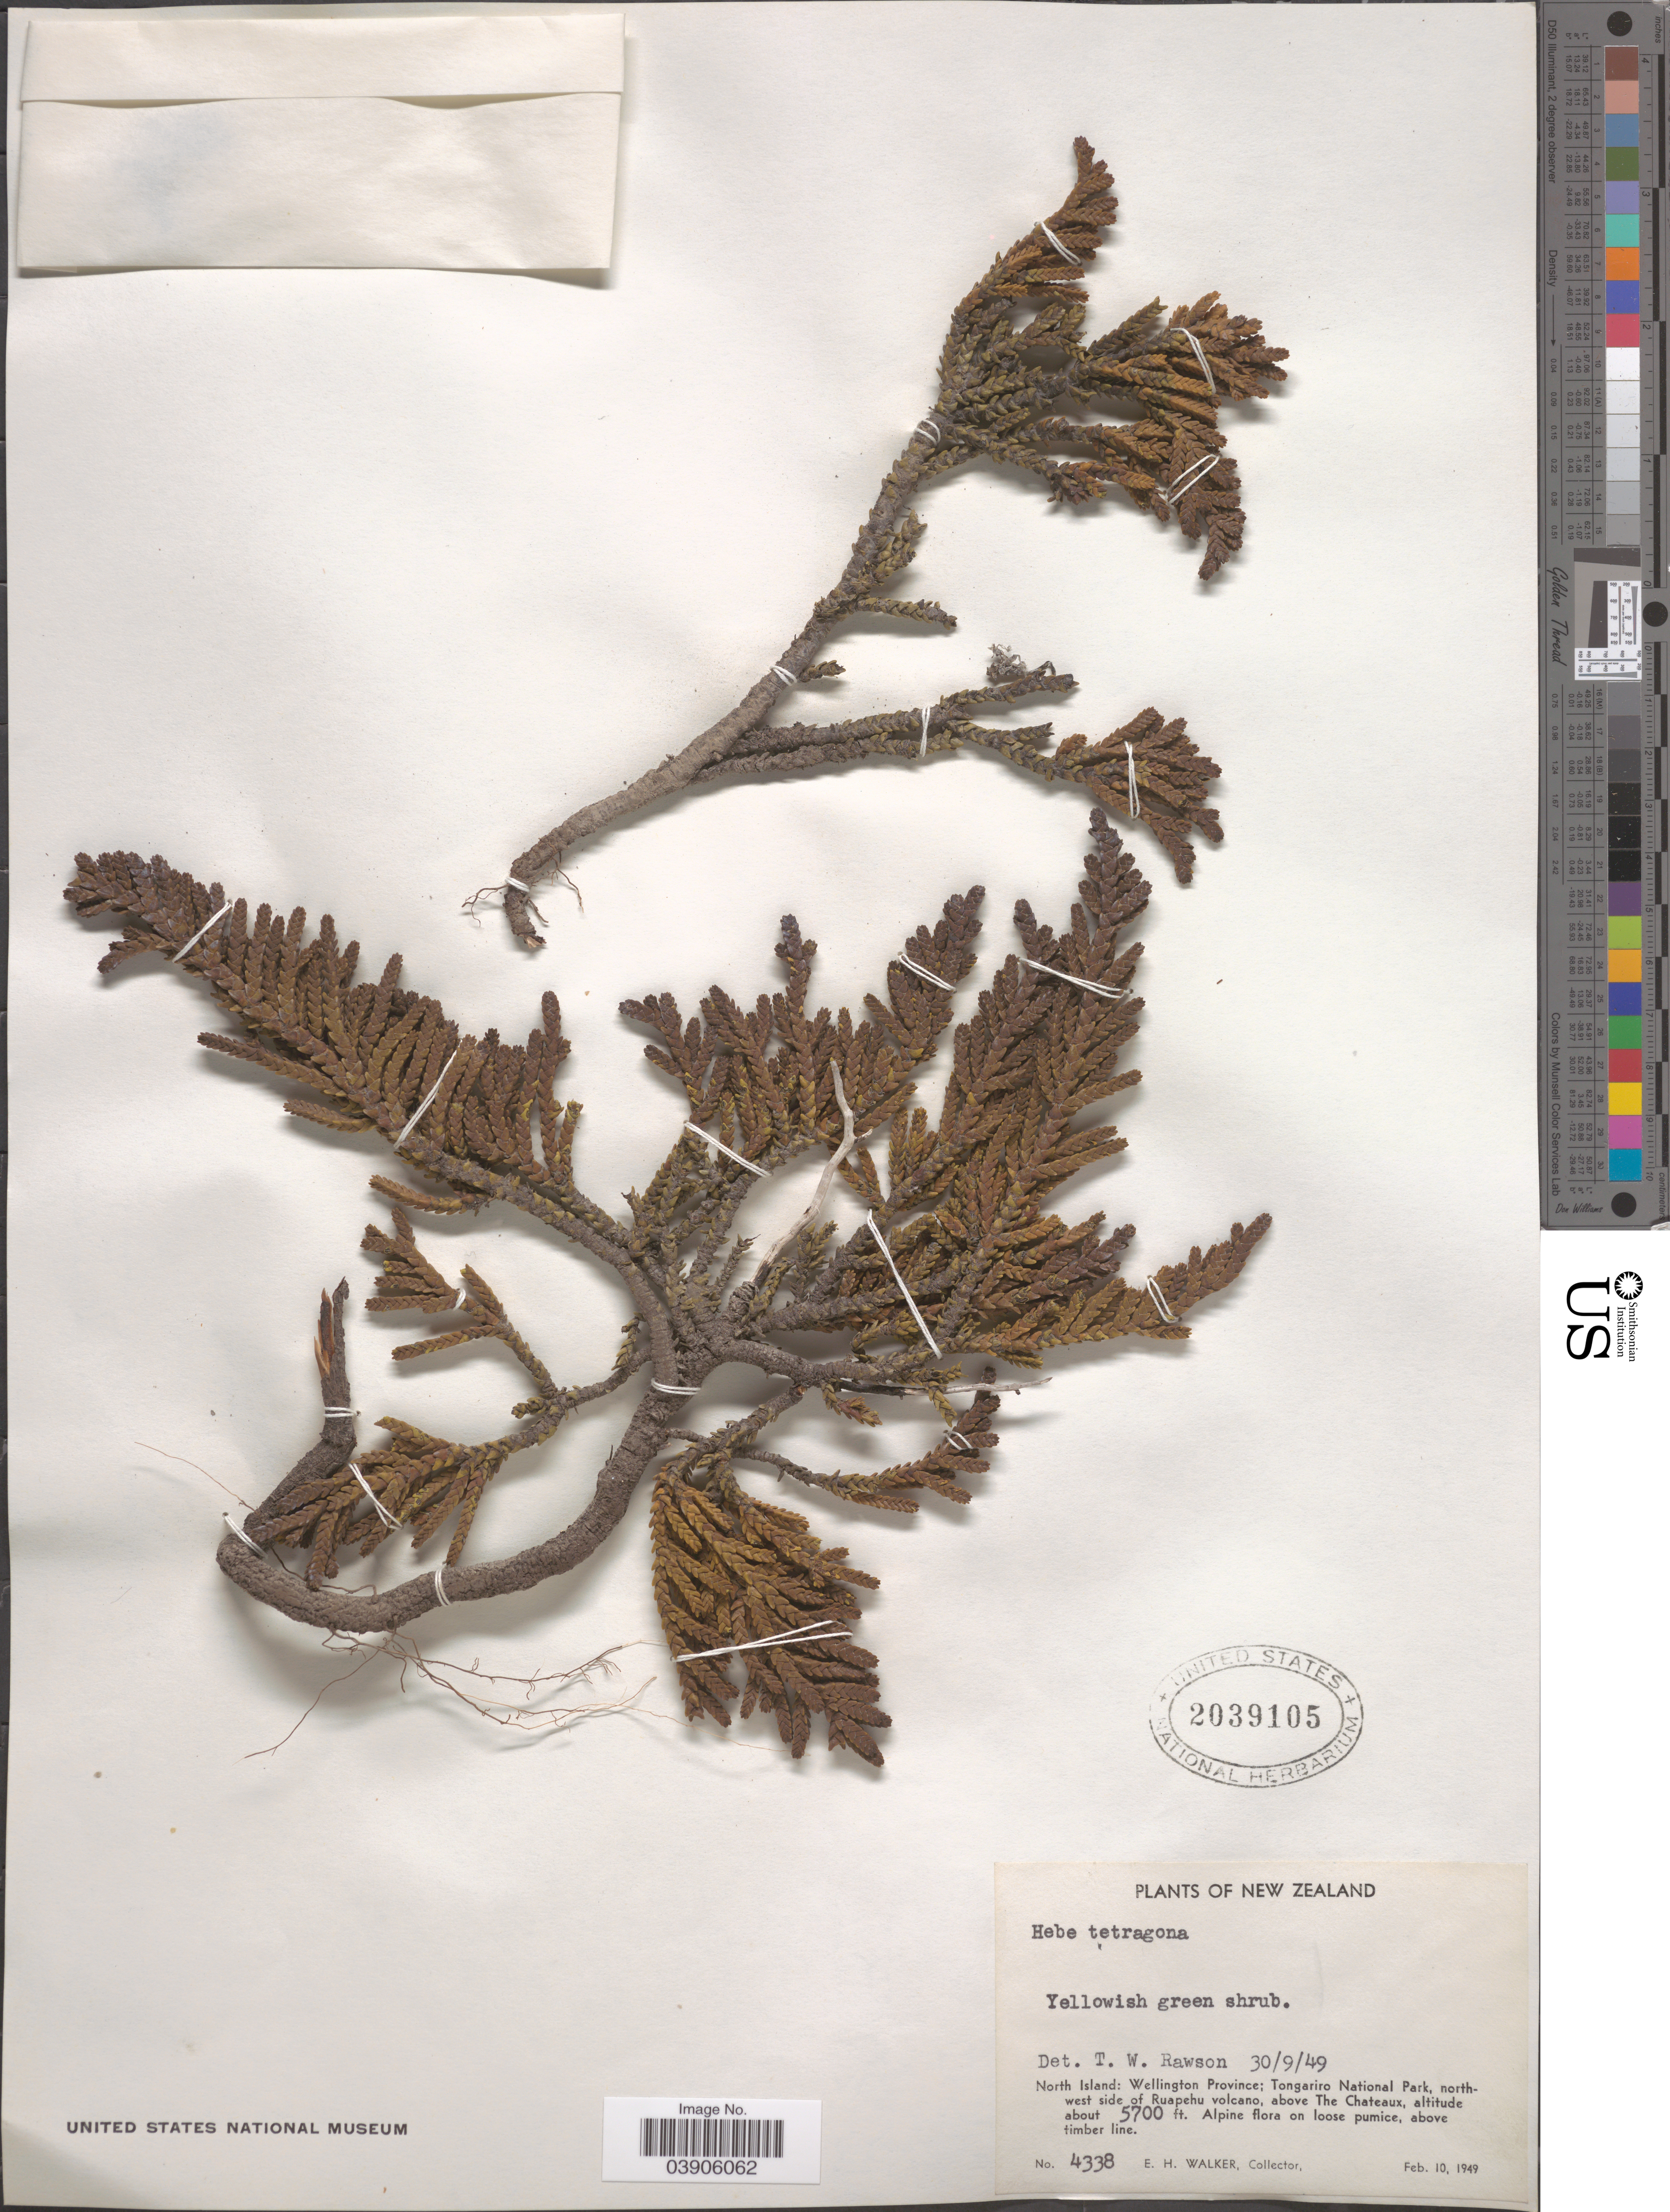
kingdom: Plantae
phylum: Tracheophyta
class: Magnoliopsida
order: Lamiales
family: Plantaginaceae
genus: Hebe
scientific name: Hebe tetragona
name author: (Hook.) Andersen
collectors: E. H. Walker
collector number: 4338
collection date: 1949-02-10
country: New Zealand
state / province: Wellington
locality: North Island: Tongariro National Park, north-west side of Ruapehu volcano, above The Chateaux.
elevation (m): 1737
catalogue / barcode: US 2039105